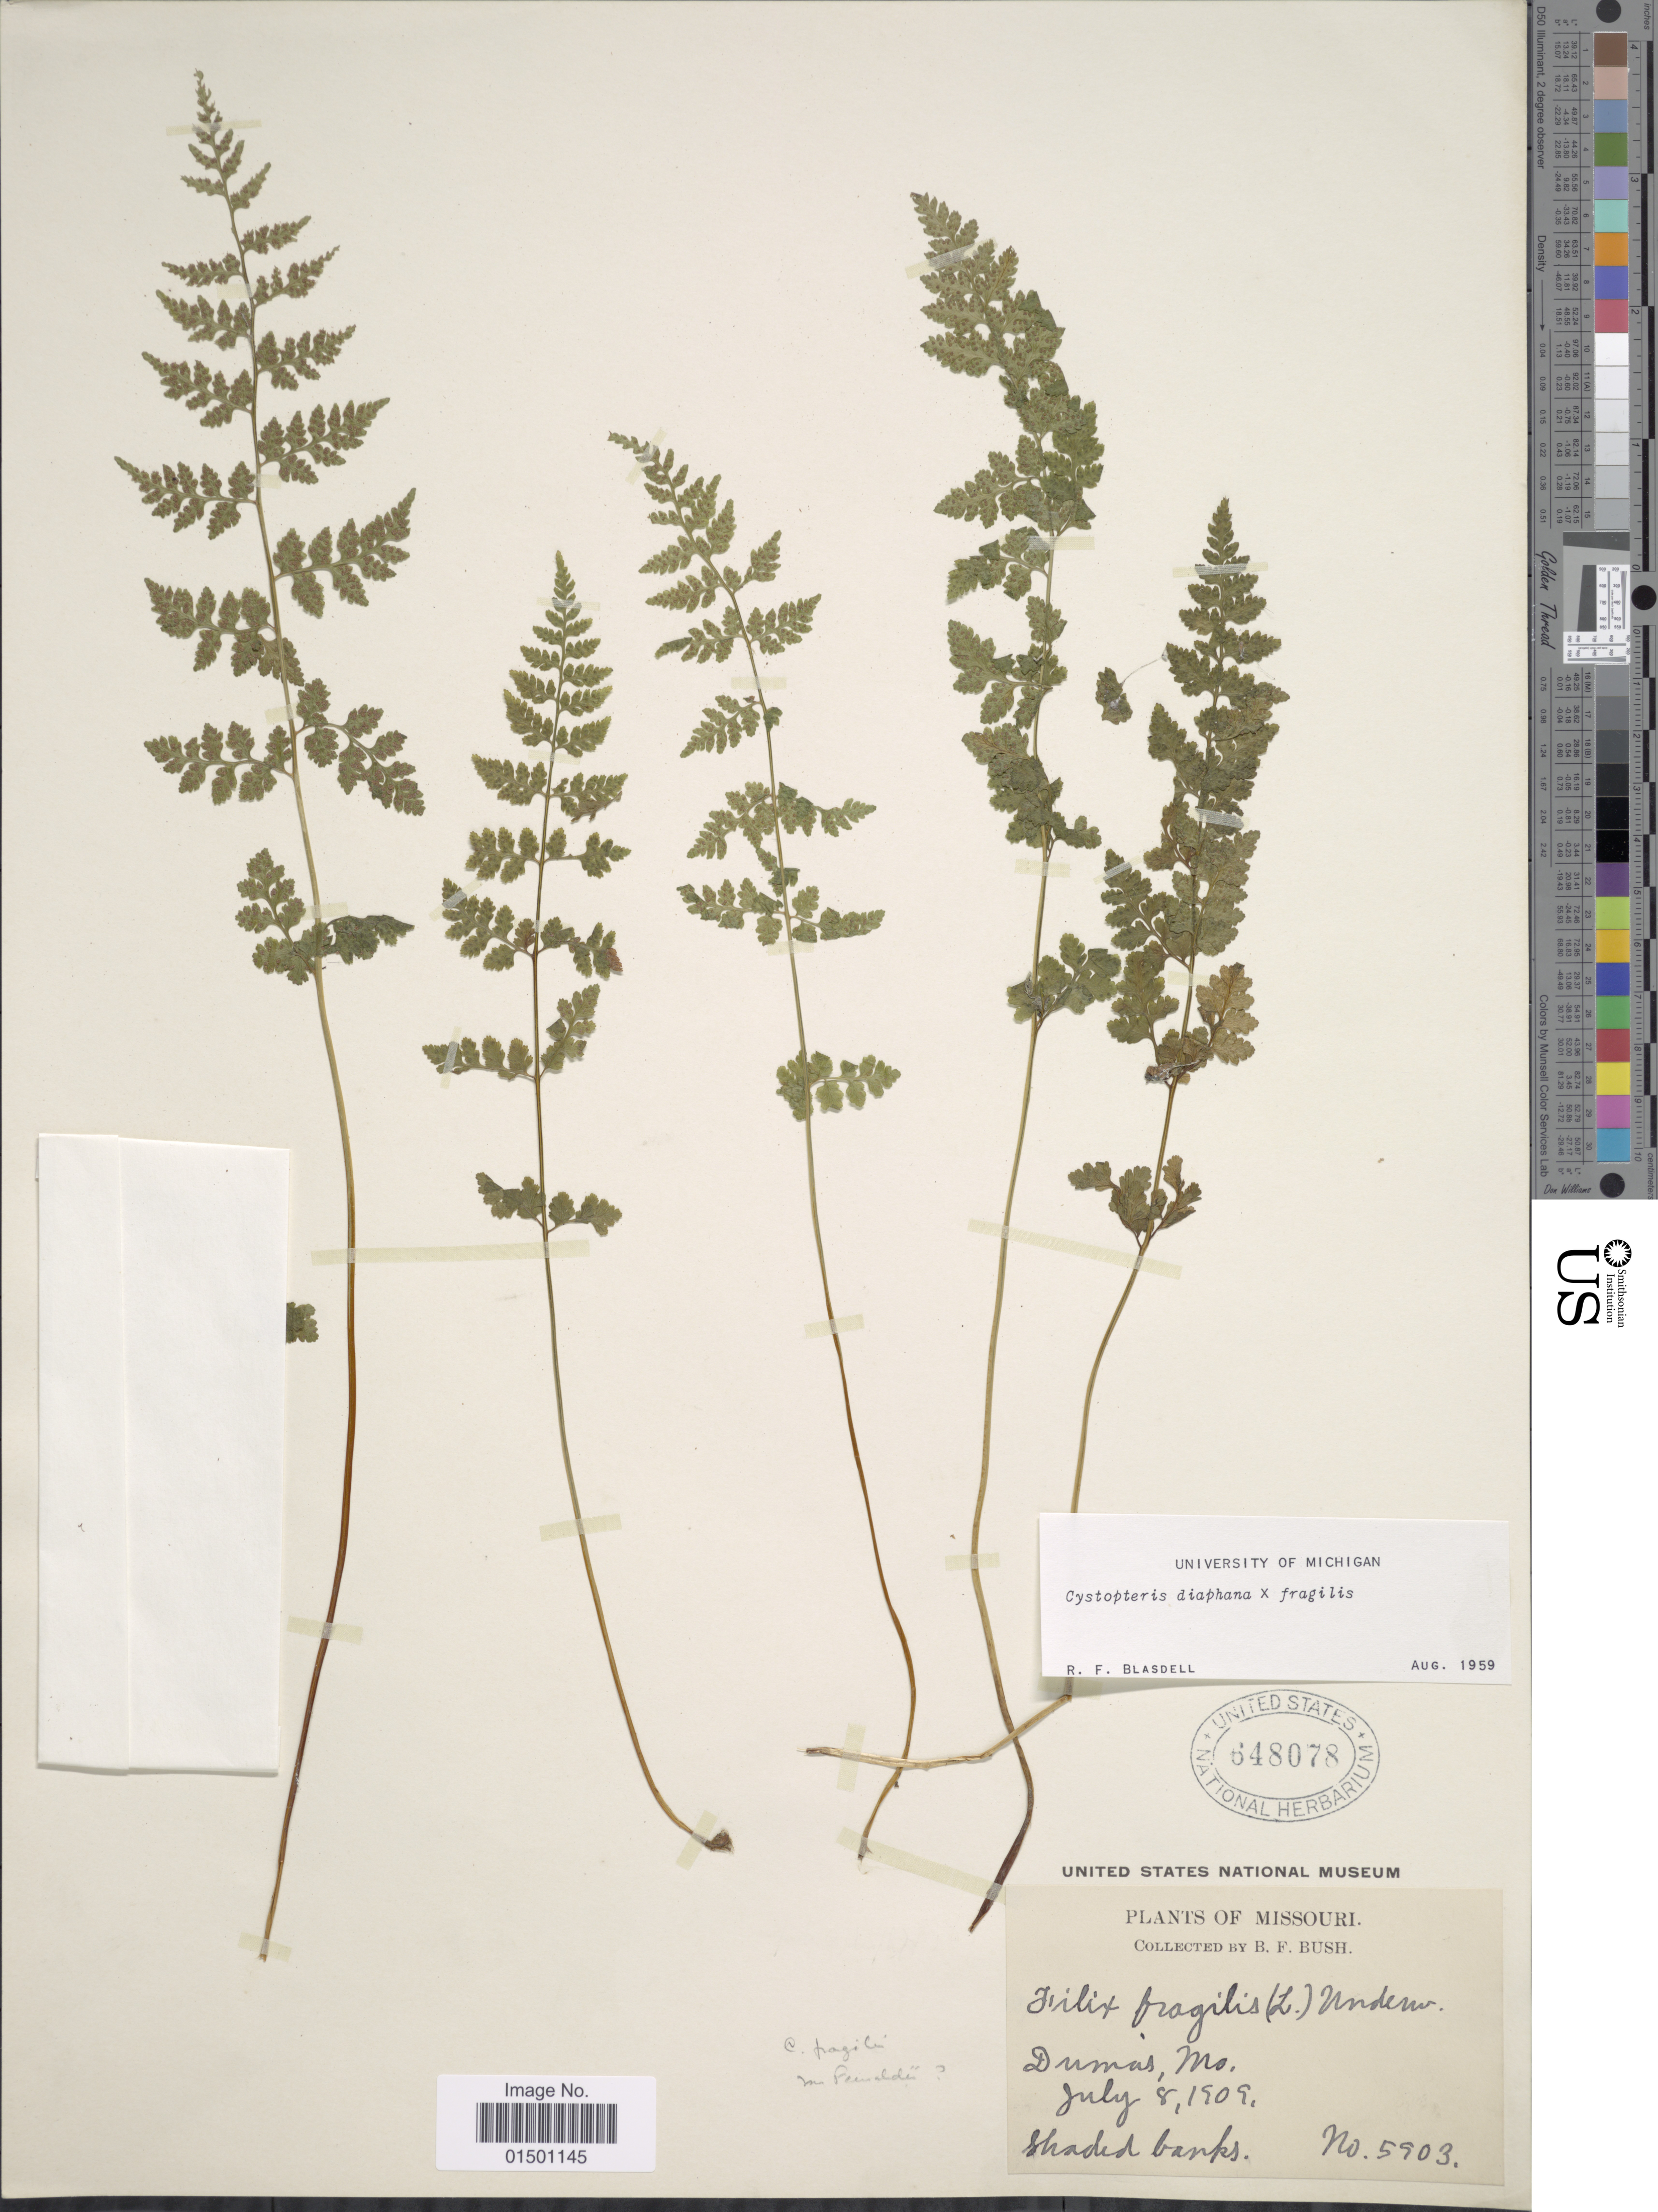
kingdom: Plantae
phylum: Tracheophyta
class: Polypodiopsida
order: Polypodiales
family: Cystopteridaceae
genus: Cystopteris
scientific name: Cystopteris diaphana x C. fragilis (L.) Bernh.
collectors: B. F. Bush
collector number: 5903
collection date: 1909-07-08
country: United States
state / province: Missouri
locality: Dumas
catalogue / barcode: US 648078